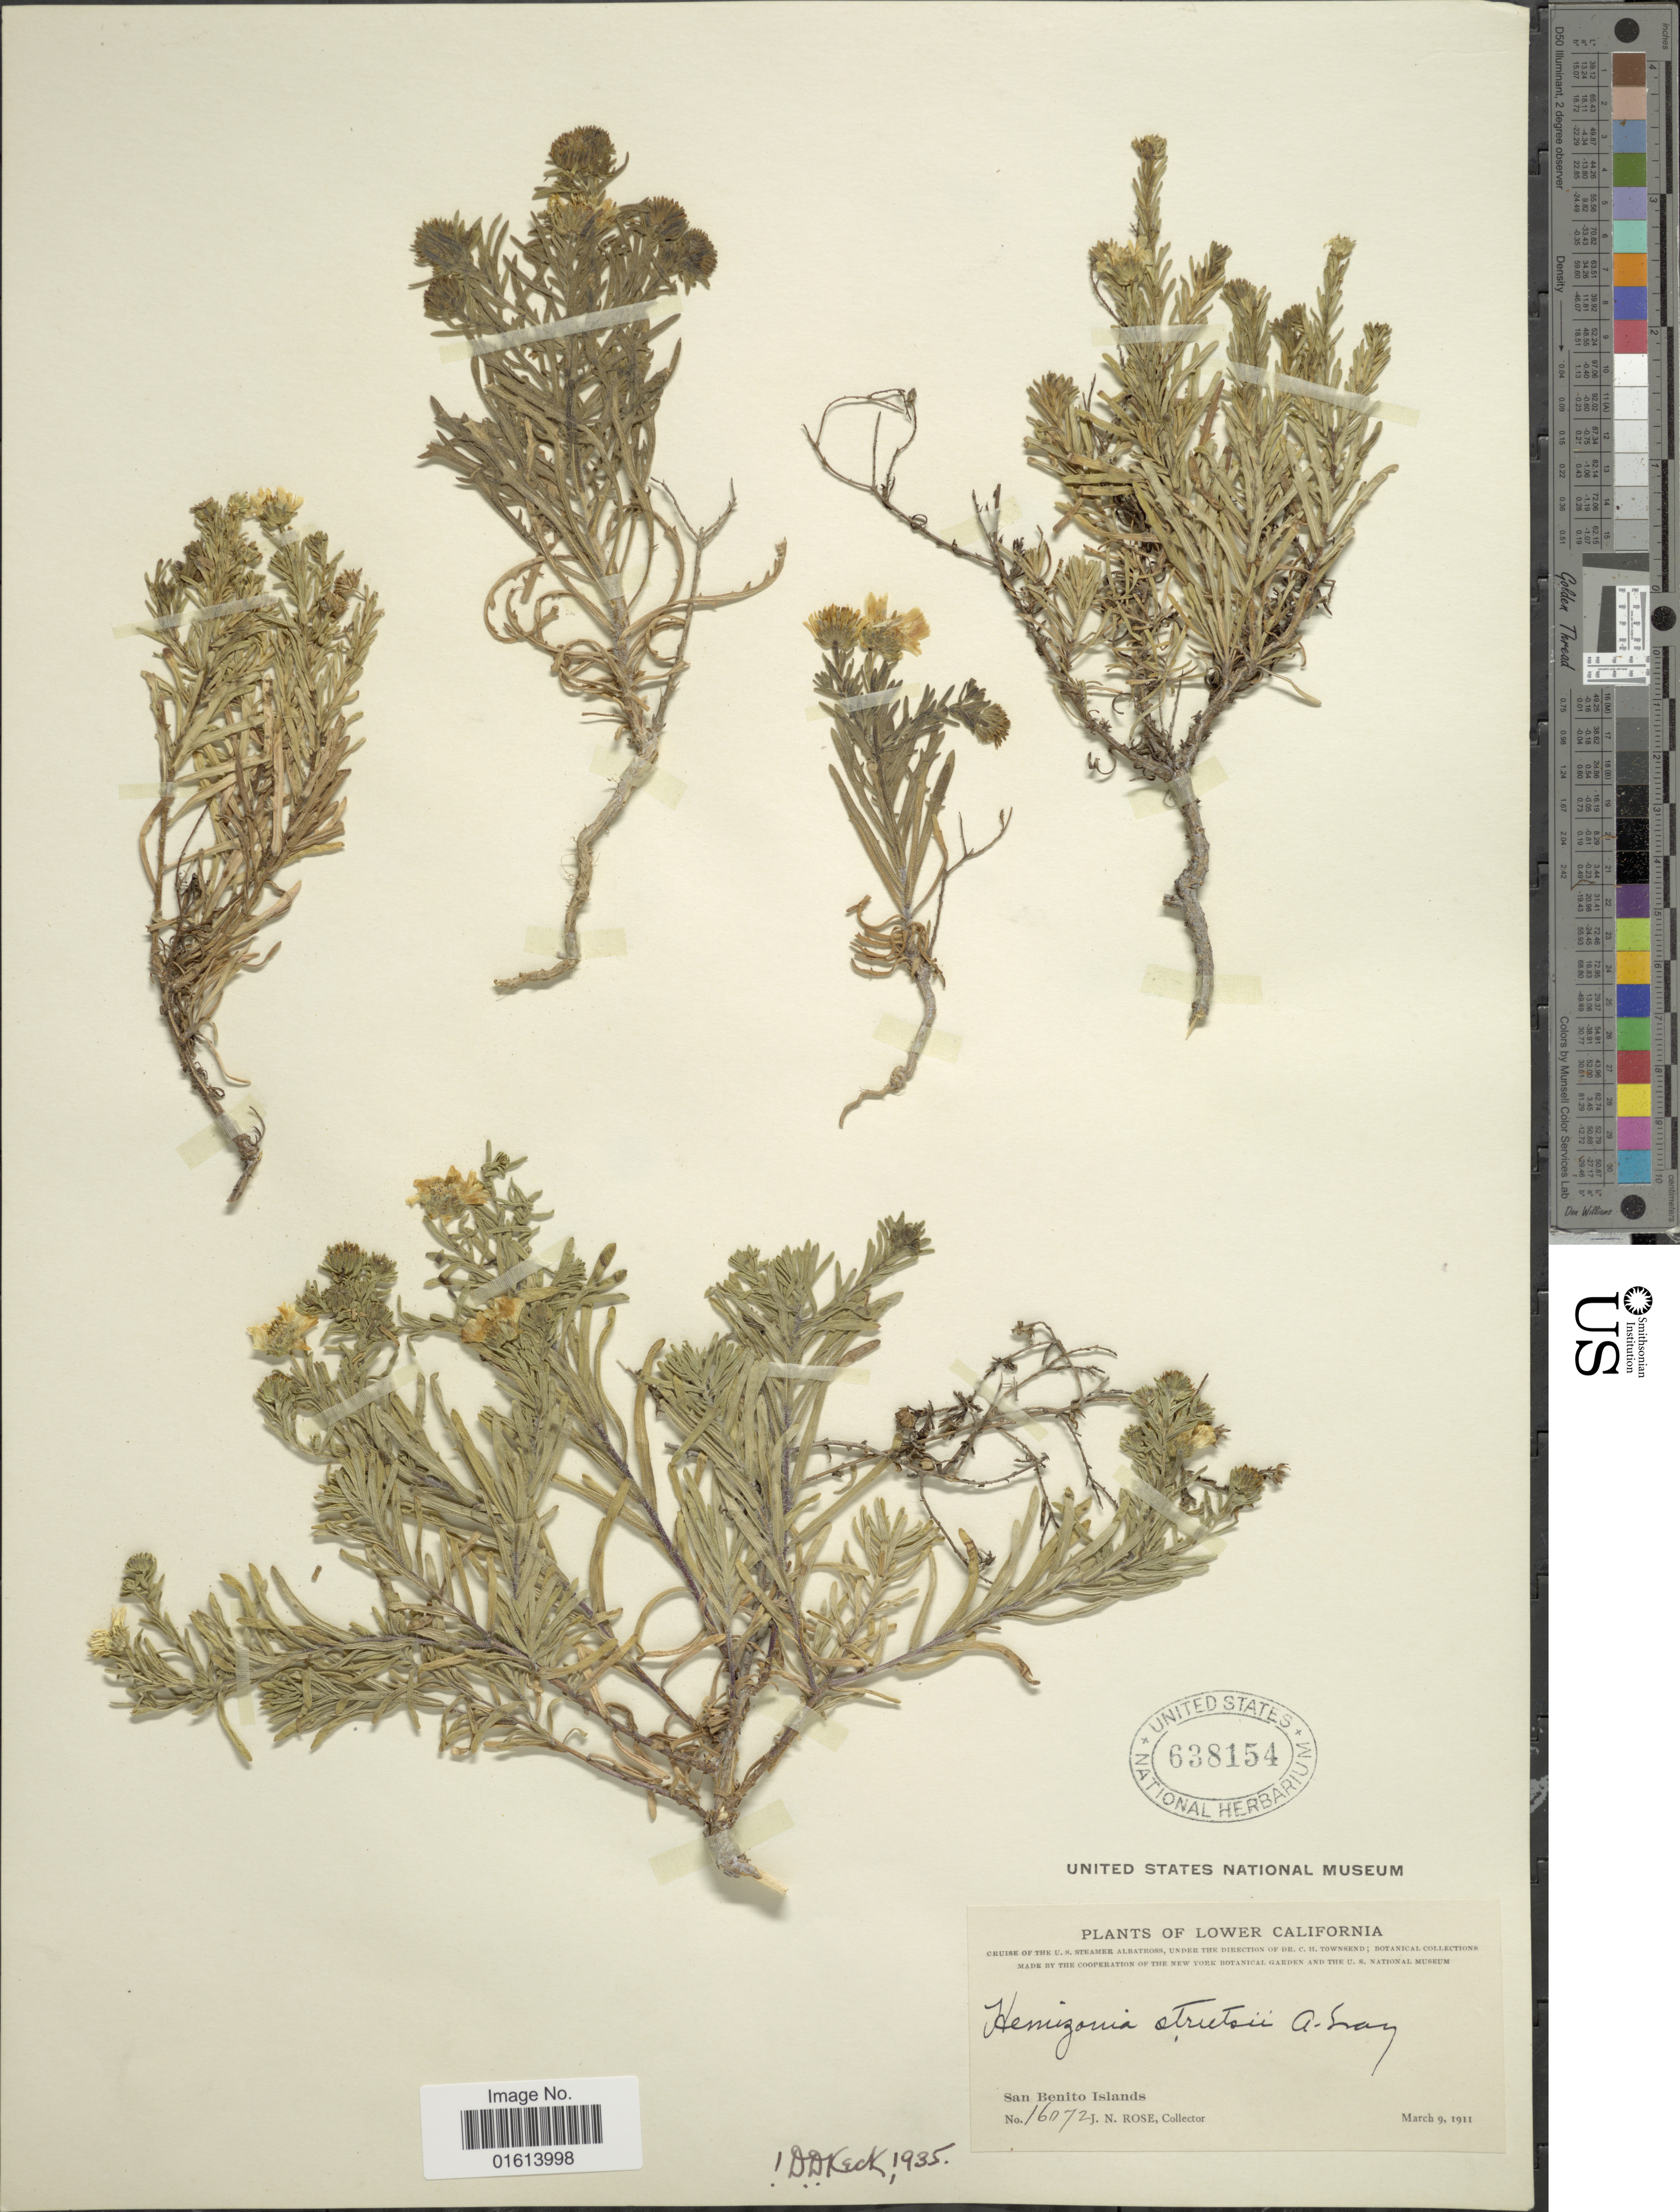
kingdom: Plantae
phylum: Tracheophyta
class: Magnoliopsida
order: Asterales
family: Asteraceae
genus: Deinandra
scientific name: Deinandra streetsii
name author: (A. Gray) B.G. Baldwin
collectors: J. N. Rose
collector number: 16072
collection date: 1911-03-09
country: Mexico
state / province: Baja California Norte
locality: Lower California, San Benito Islands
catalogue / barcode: US 638154